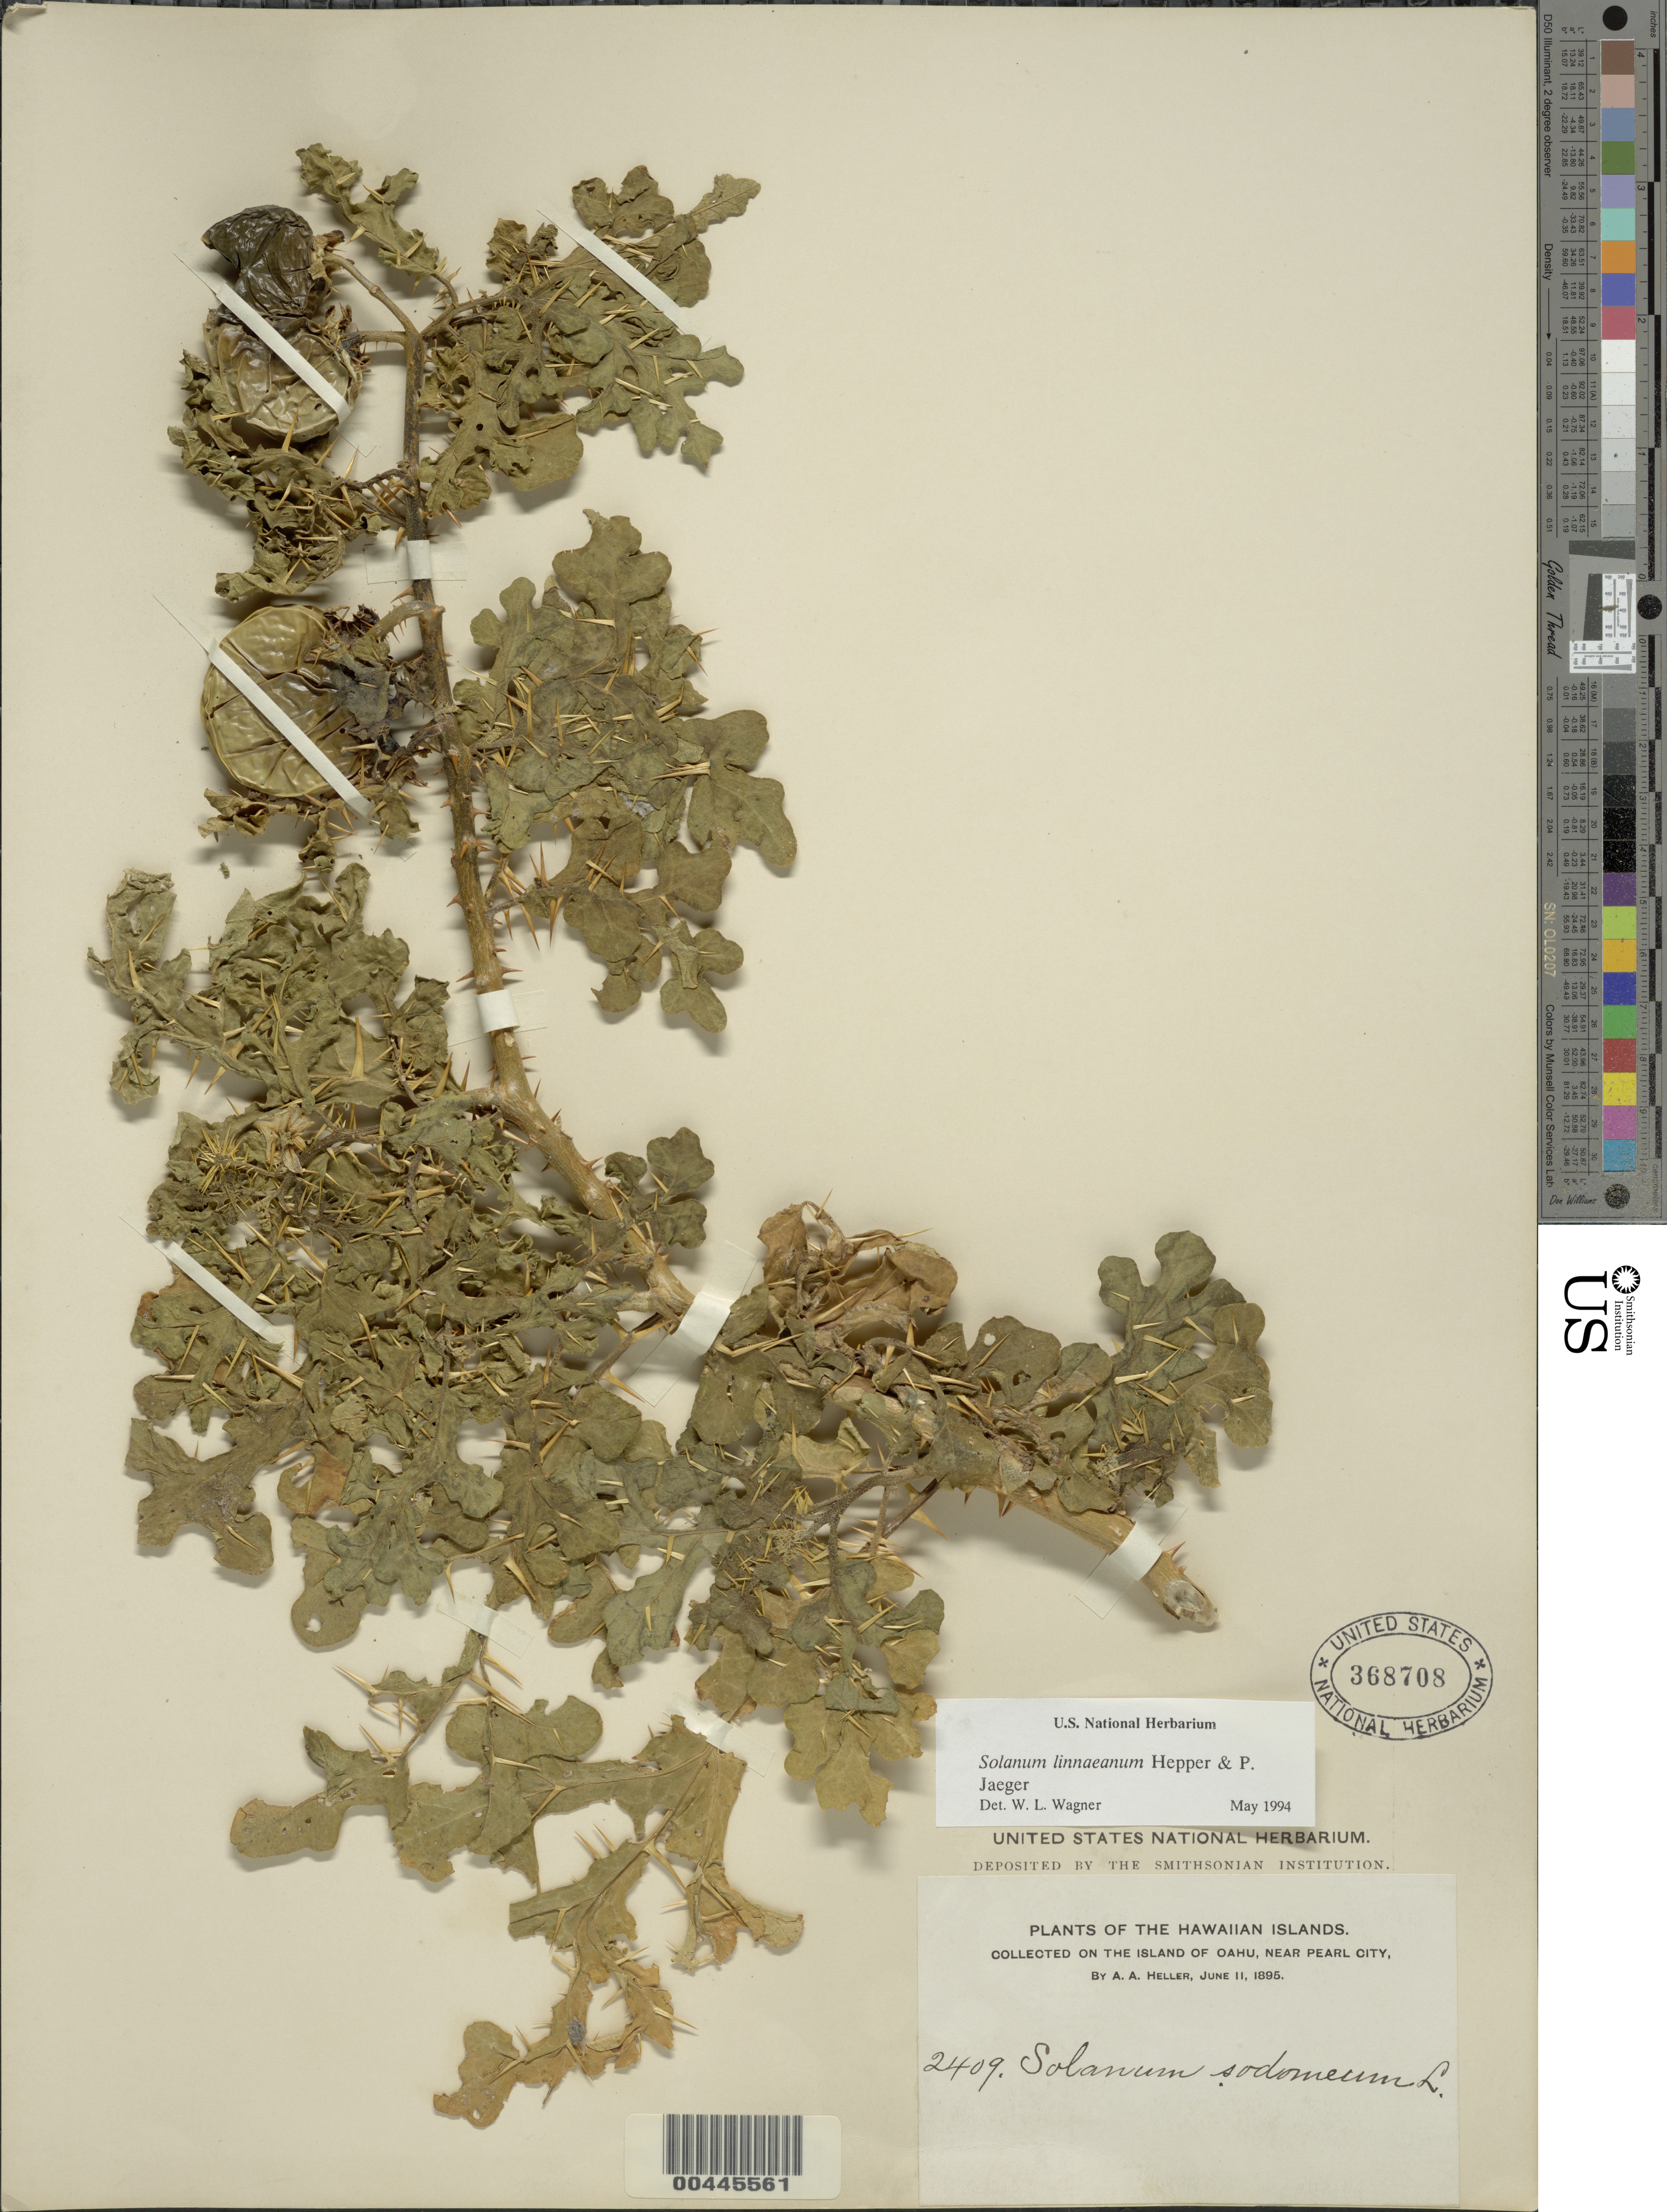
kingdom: Plantae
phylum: Tracheophyta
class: Magnoliopsida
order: Solanales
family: Solanaceae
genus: Solanum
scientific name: Solanum linnaeanum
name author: Hepper & P.-M.L.Jaeger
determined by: Wagner, W. L., (BOT), Smithsonian Institution - National Museum of Natural History (UNITED STATES)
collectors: A. A. Heller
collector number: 2409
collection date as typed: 11 Jun 1895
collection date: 1895-06-11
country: United States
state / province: Hawaii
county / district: Honolulu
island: Oahu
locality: Near Pearl City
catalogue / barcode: US 368708